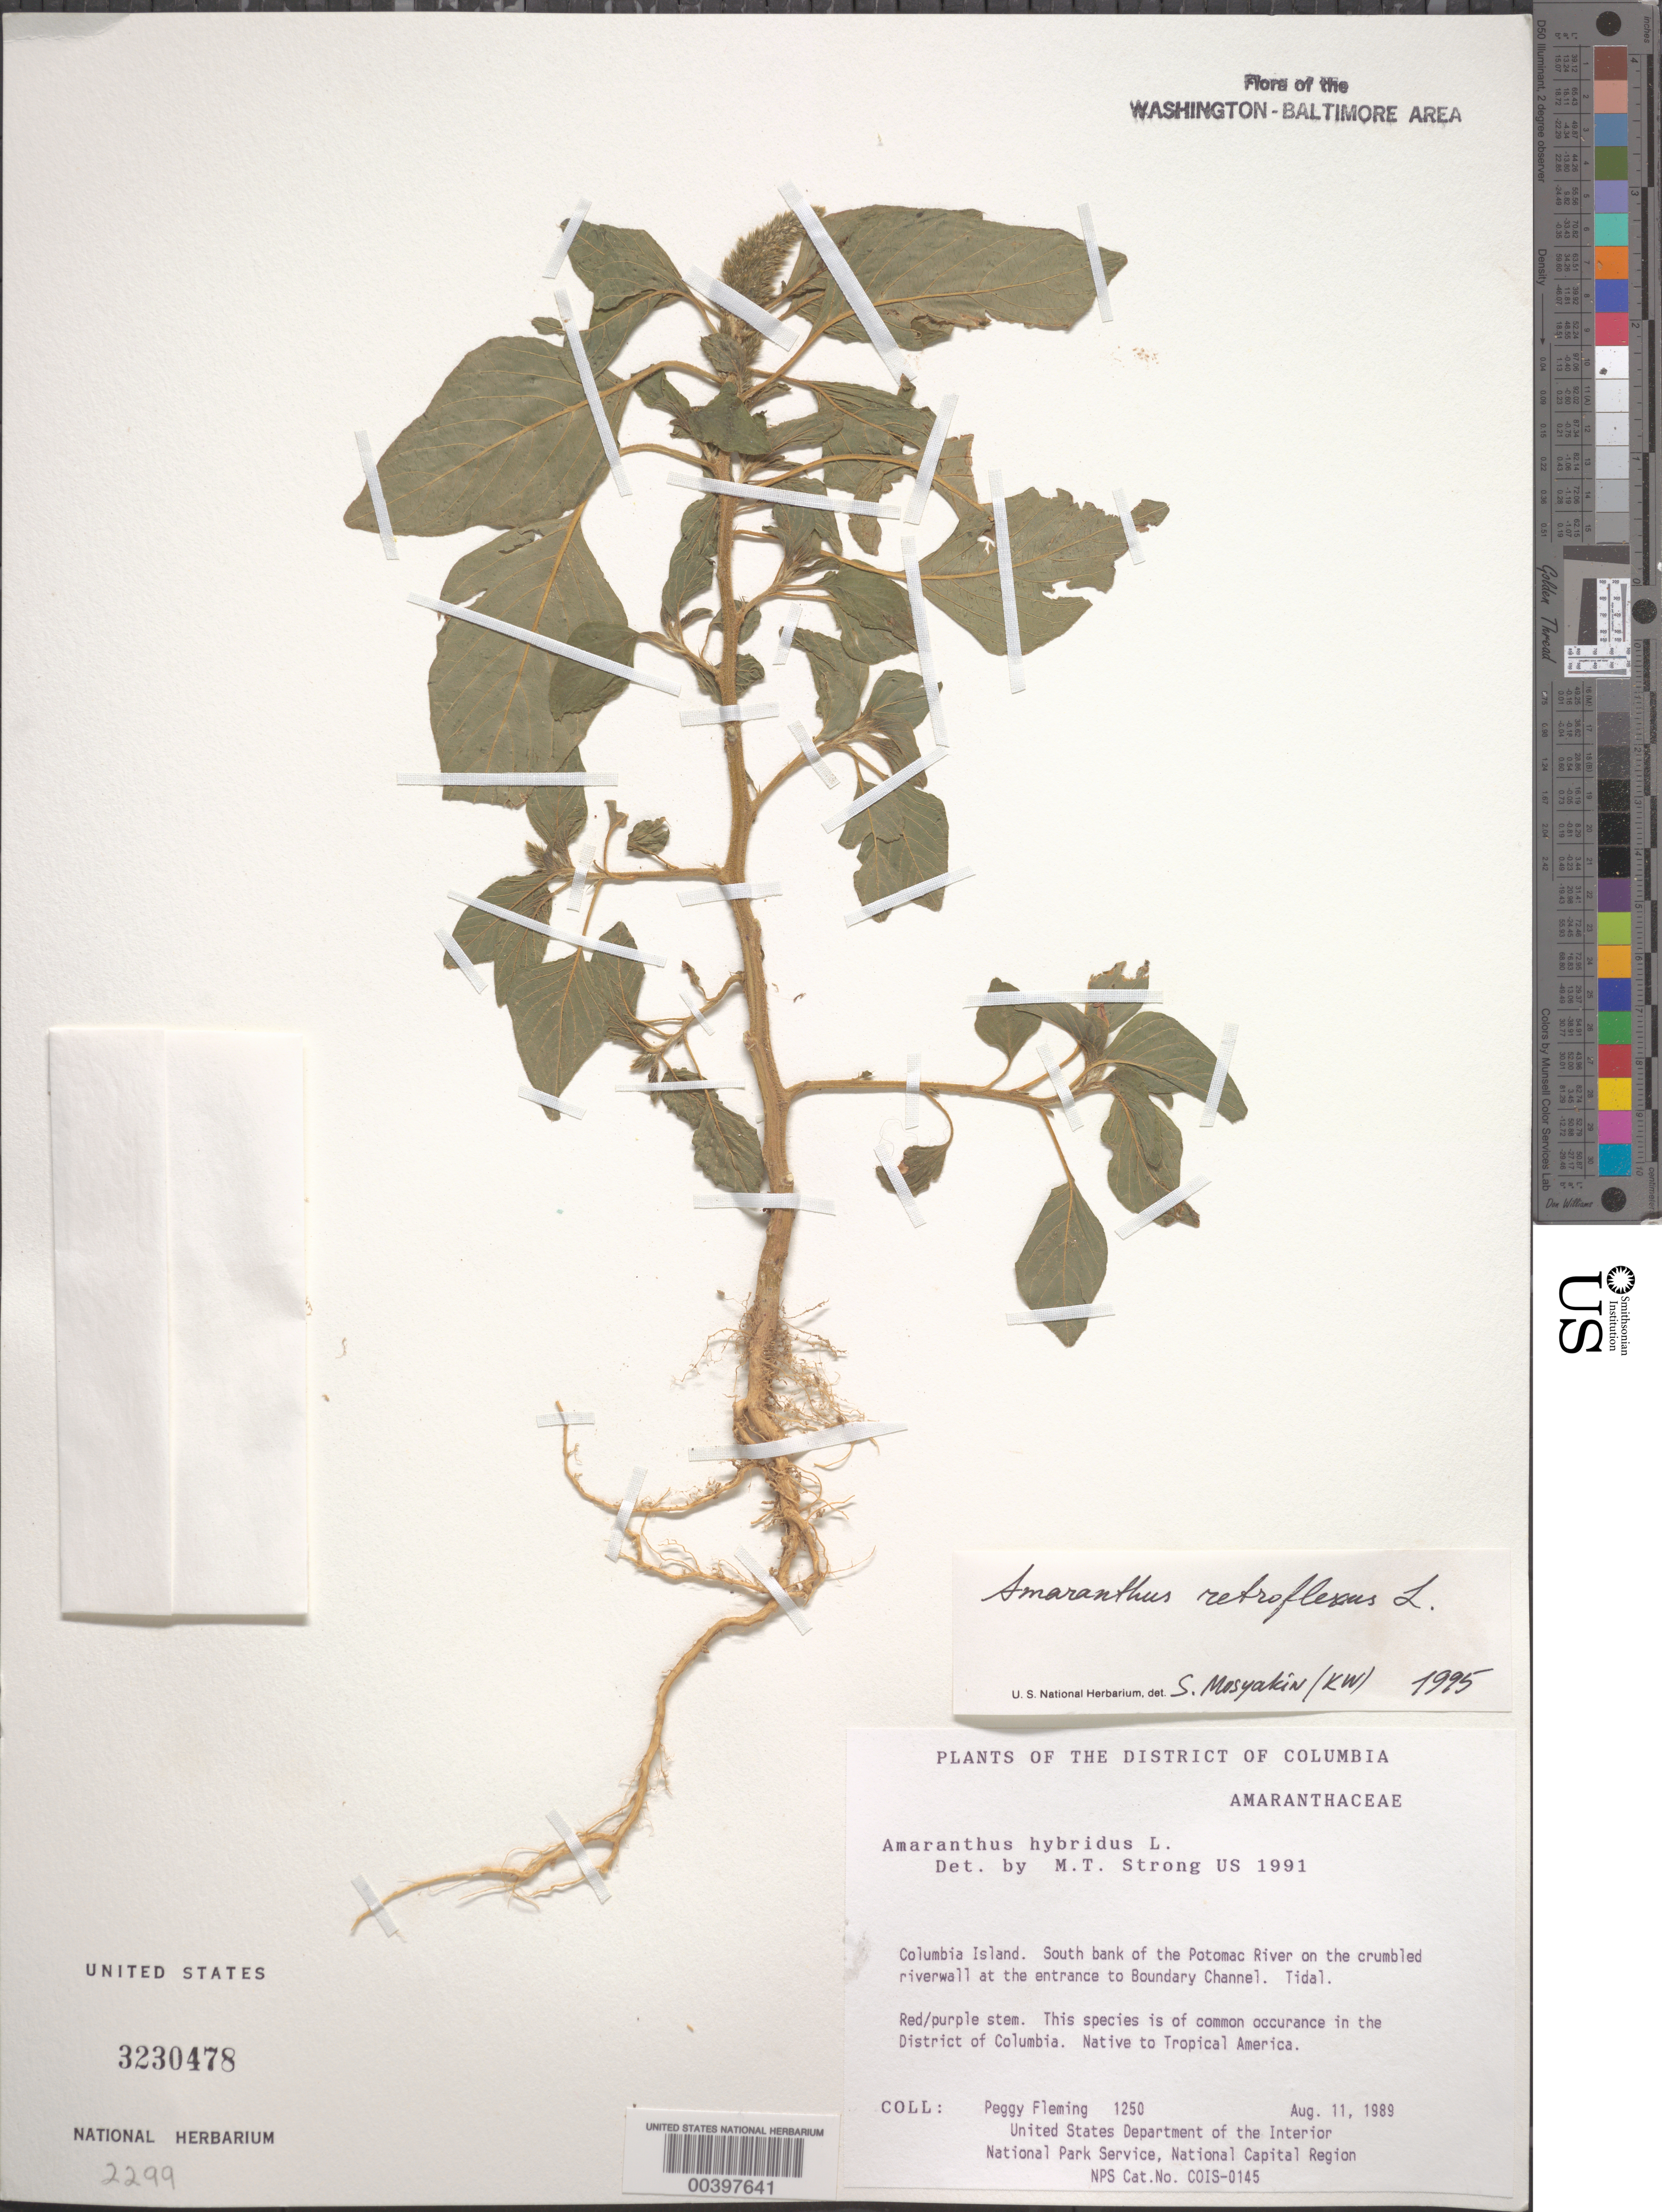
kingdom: Plantae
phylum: Tracheophyta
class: Magnoliopsida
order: Caryophyllales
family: Amaranthaceae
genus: Amaranthus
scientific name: Amaranthus retroflexus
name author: L.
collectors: P. Fleming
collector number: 1250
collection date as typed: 11 Aug 1989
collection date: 1989-08-11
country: United States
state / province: District of Columbia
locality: Columbia Island, S bank of Potomac River Columbia Island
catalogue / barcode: US 3230478